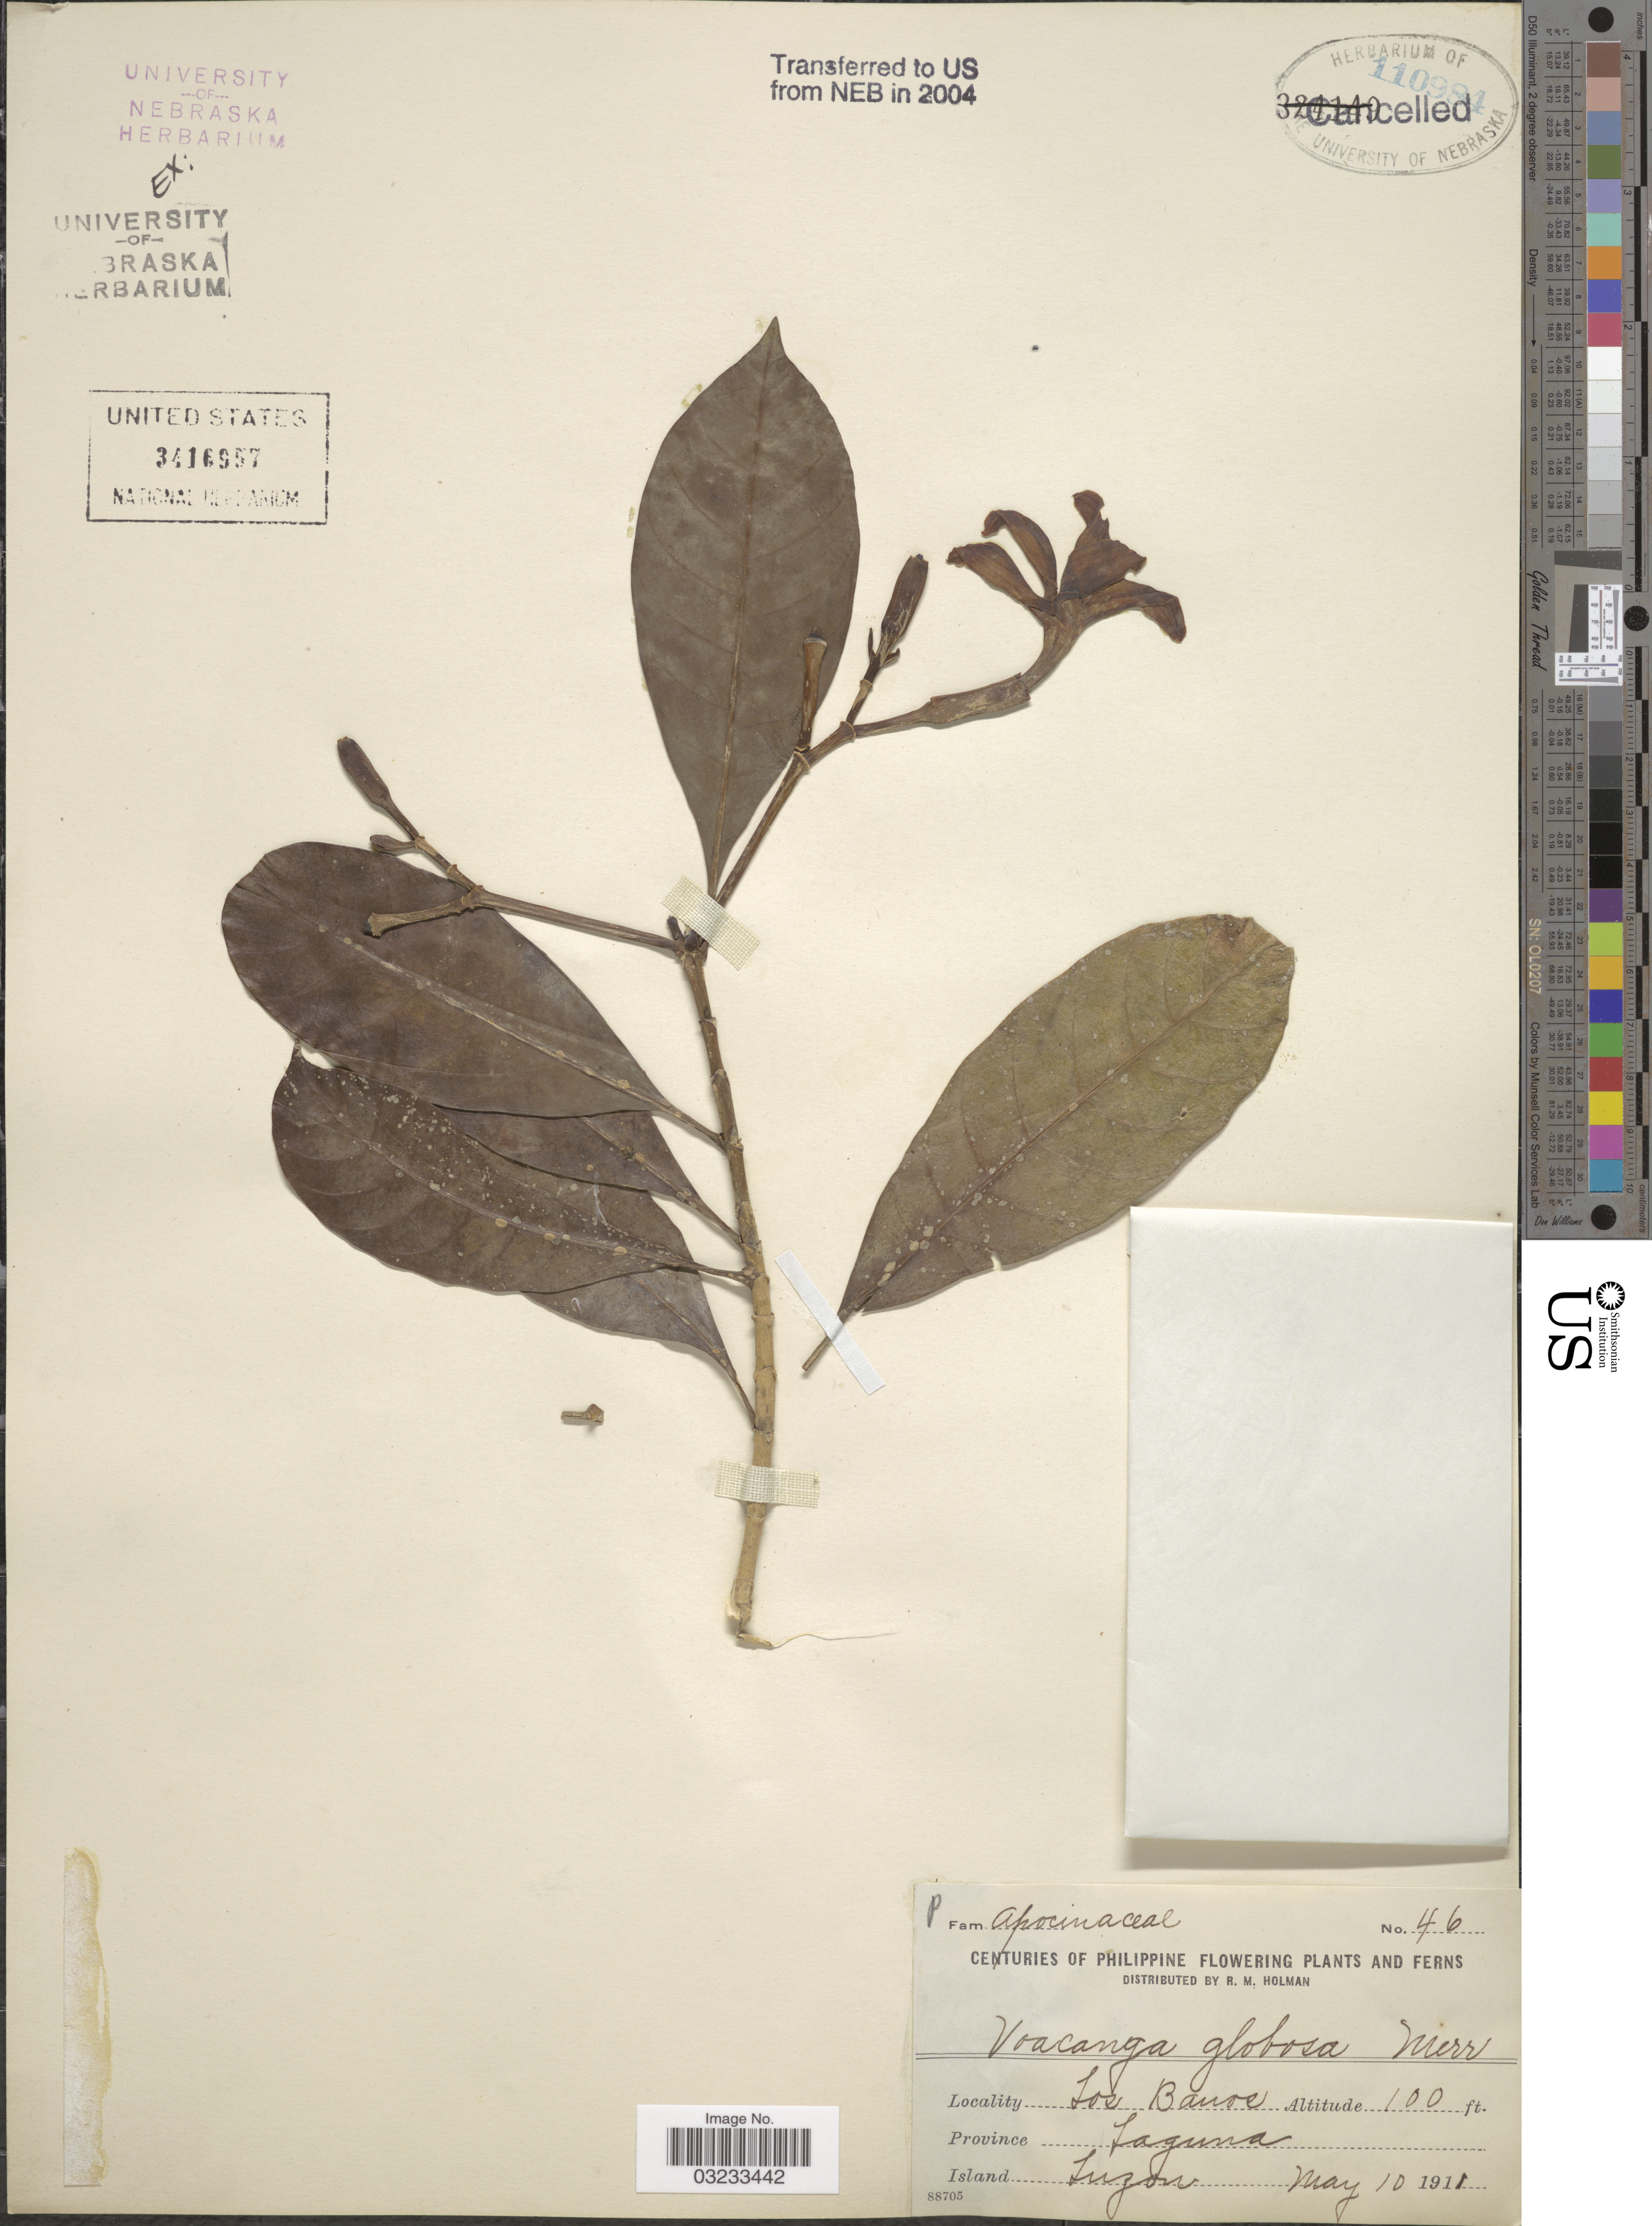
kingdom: Plantae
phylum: Tracheophyta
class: Magnoliopsida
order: Gentianales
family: Apocynaceae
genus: Voacanga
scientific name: Voacanga globosa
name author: (Blanco) Merr.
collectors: R. Holman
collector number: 46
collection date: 1911-05-10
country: Philippines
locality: Los Banos, Province Laguna, Island Luzon.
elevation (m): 30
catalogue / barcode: US 3416957